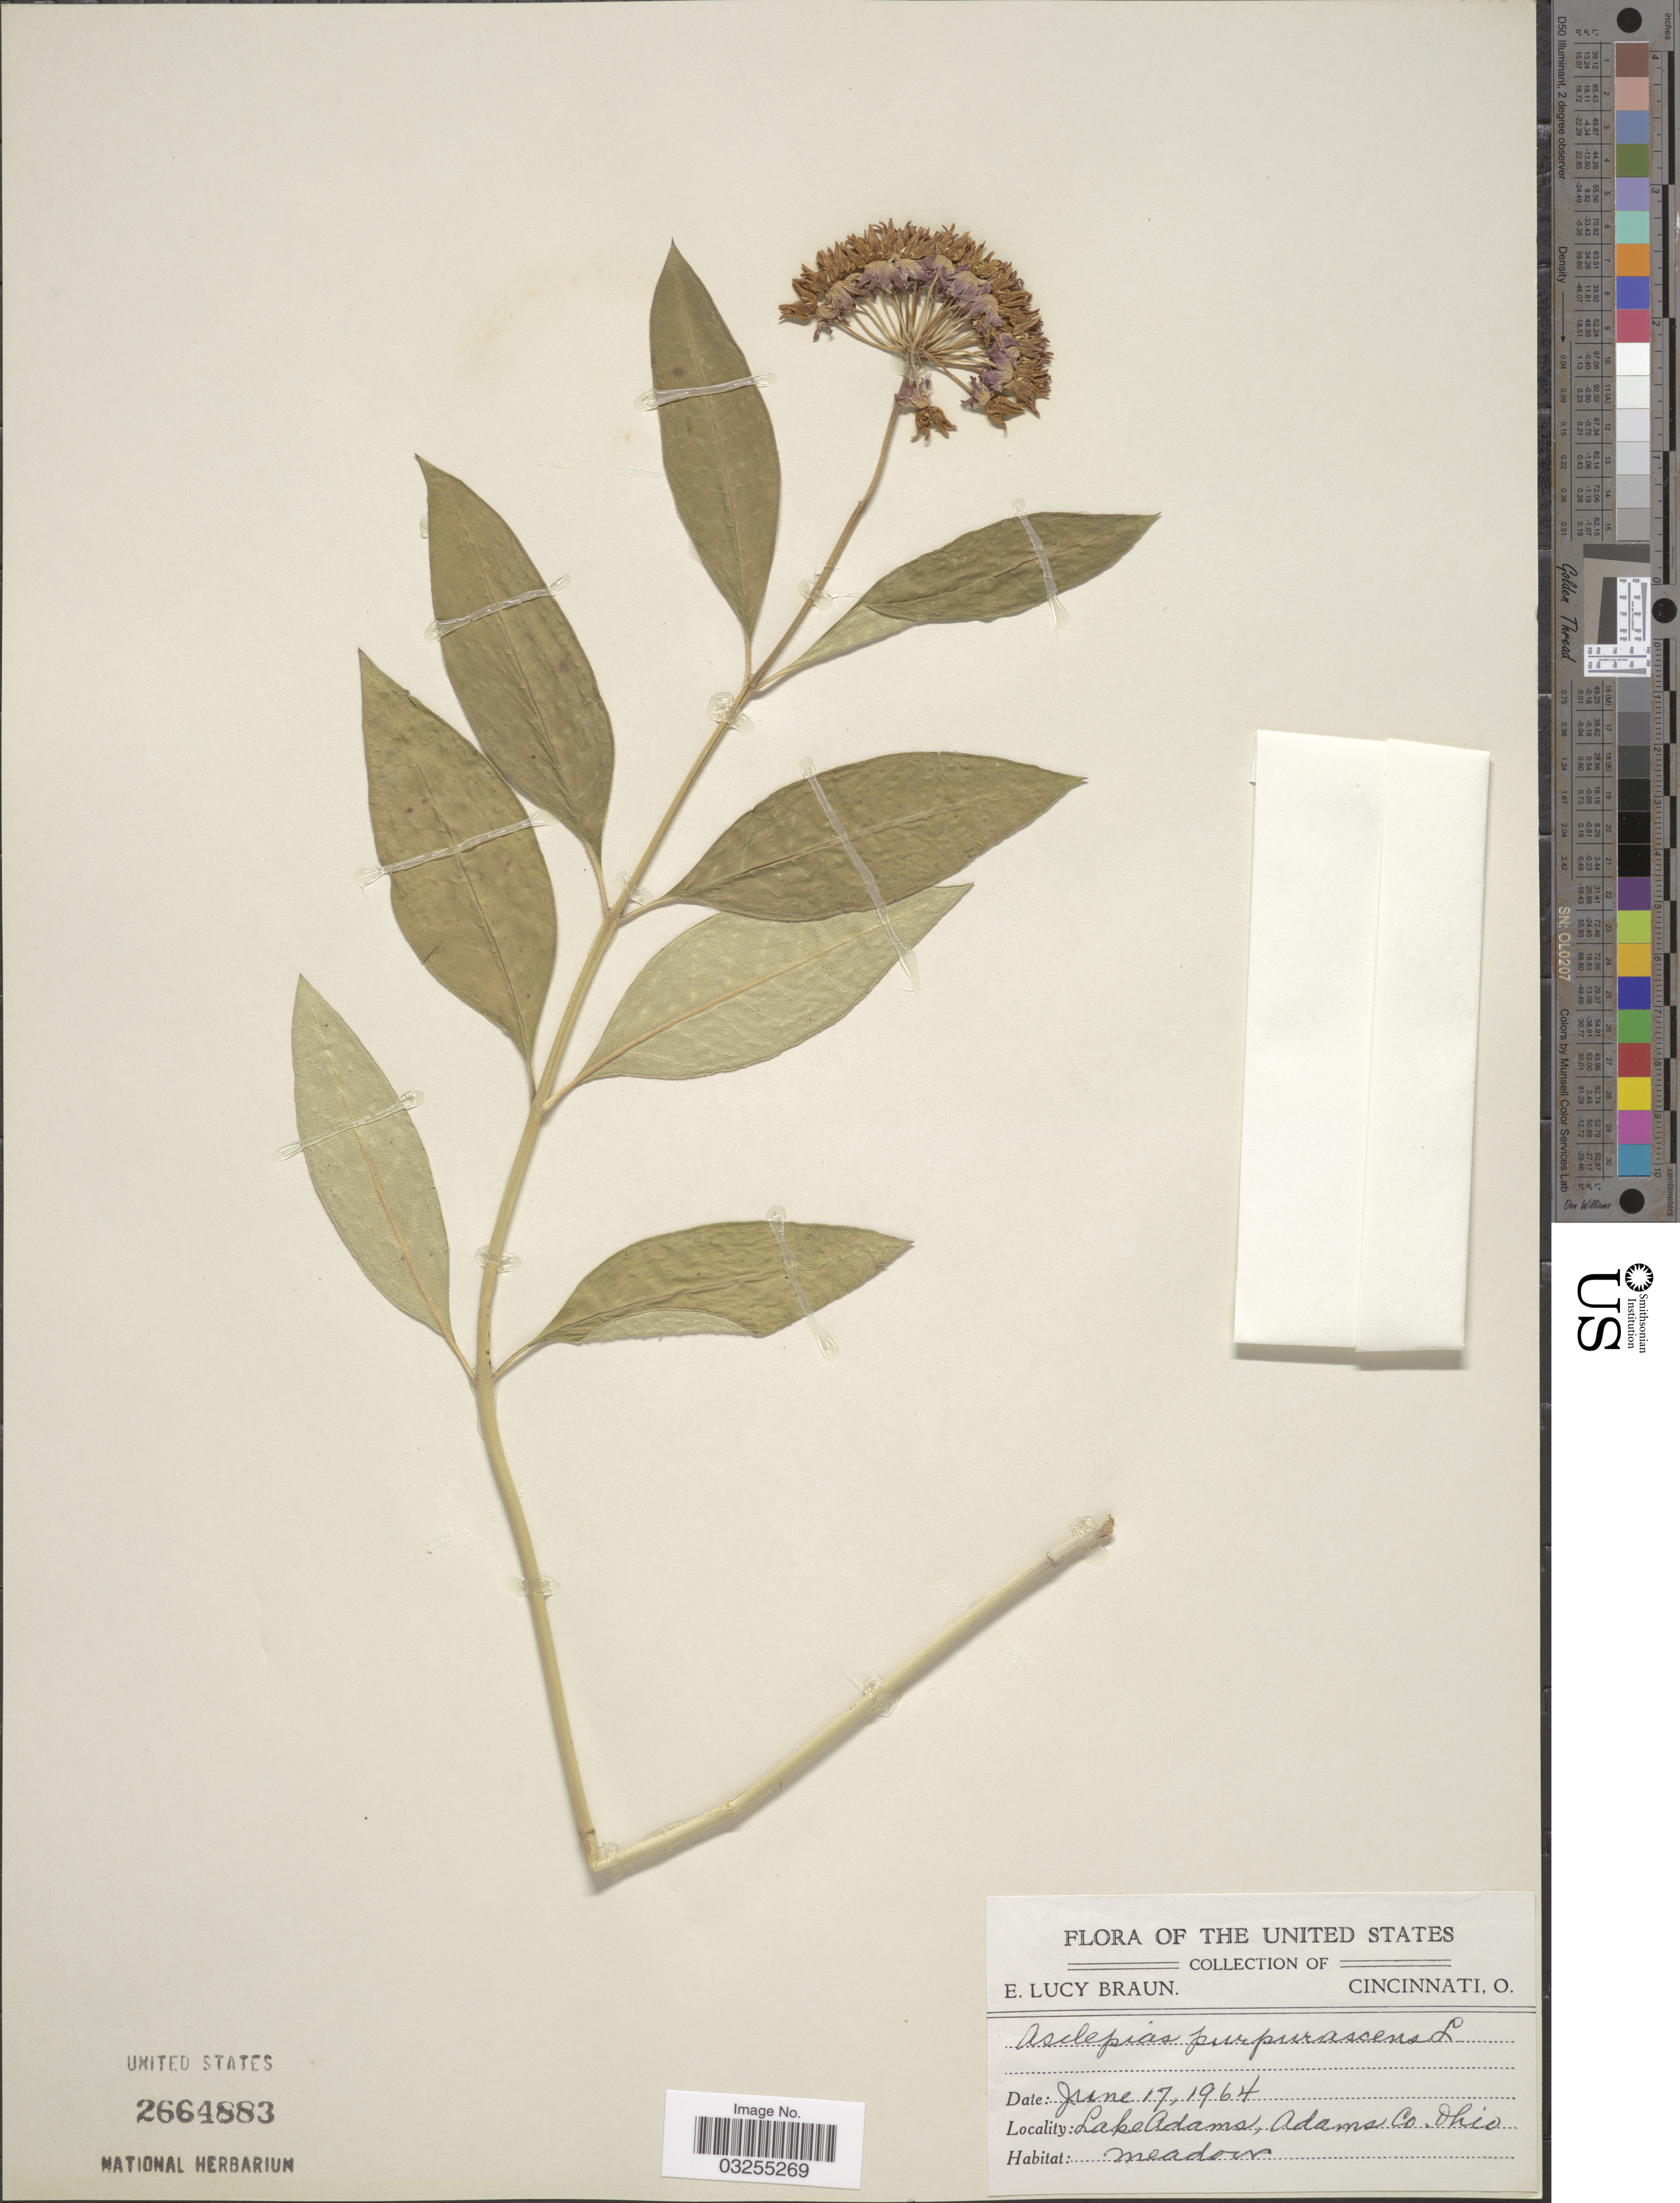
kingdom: Plantae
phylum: Tracheophyta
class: Magnoliopsida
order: Gentianales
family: Apocynaceae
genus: Asclepias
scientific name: Asclepias purpurascens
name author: L.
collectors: E. Braun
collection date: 1964-06-17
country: United States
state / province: Ohio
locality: Lake Adams, Adams Co.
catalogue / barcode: US 2664883